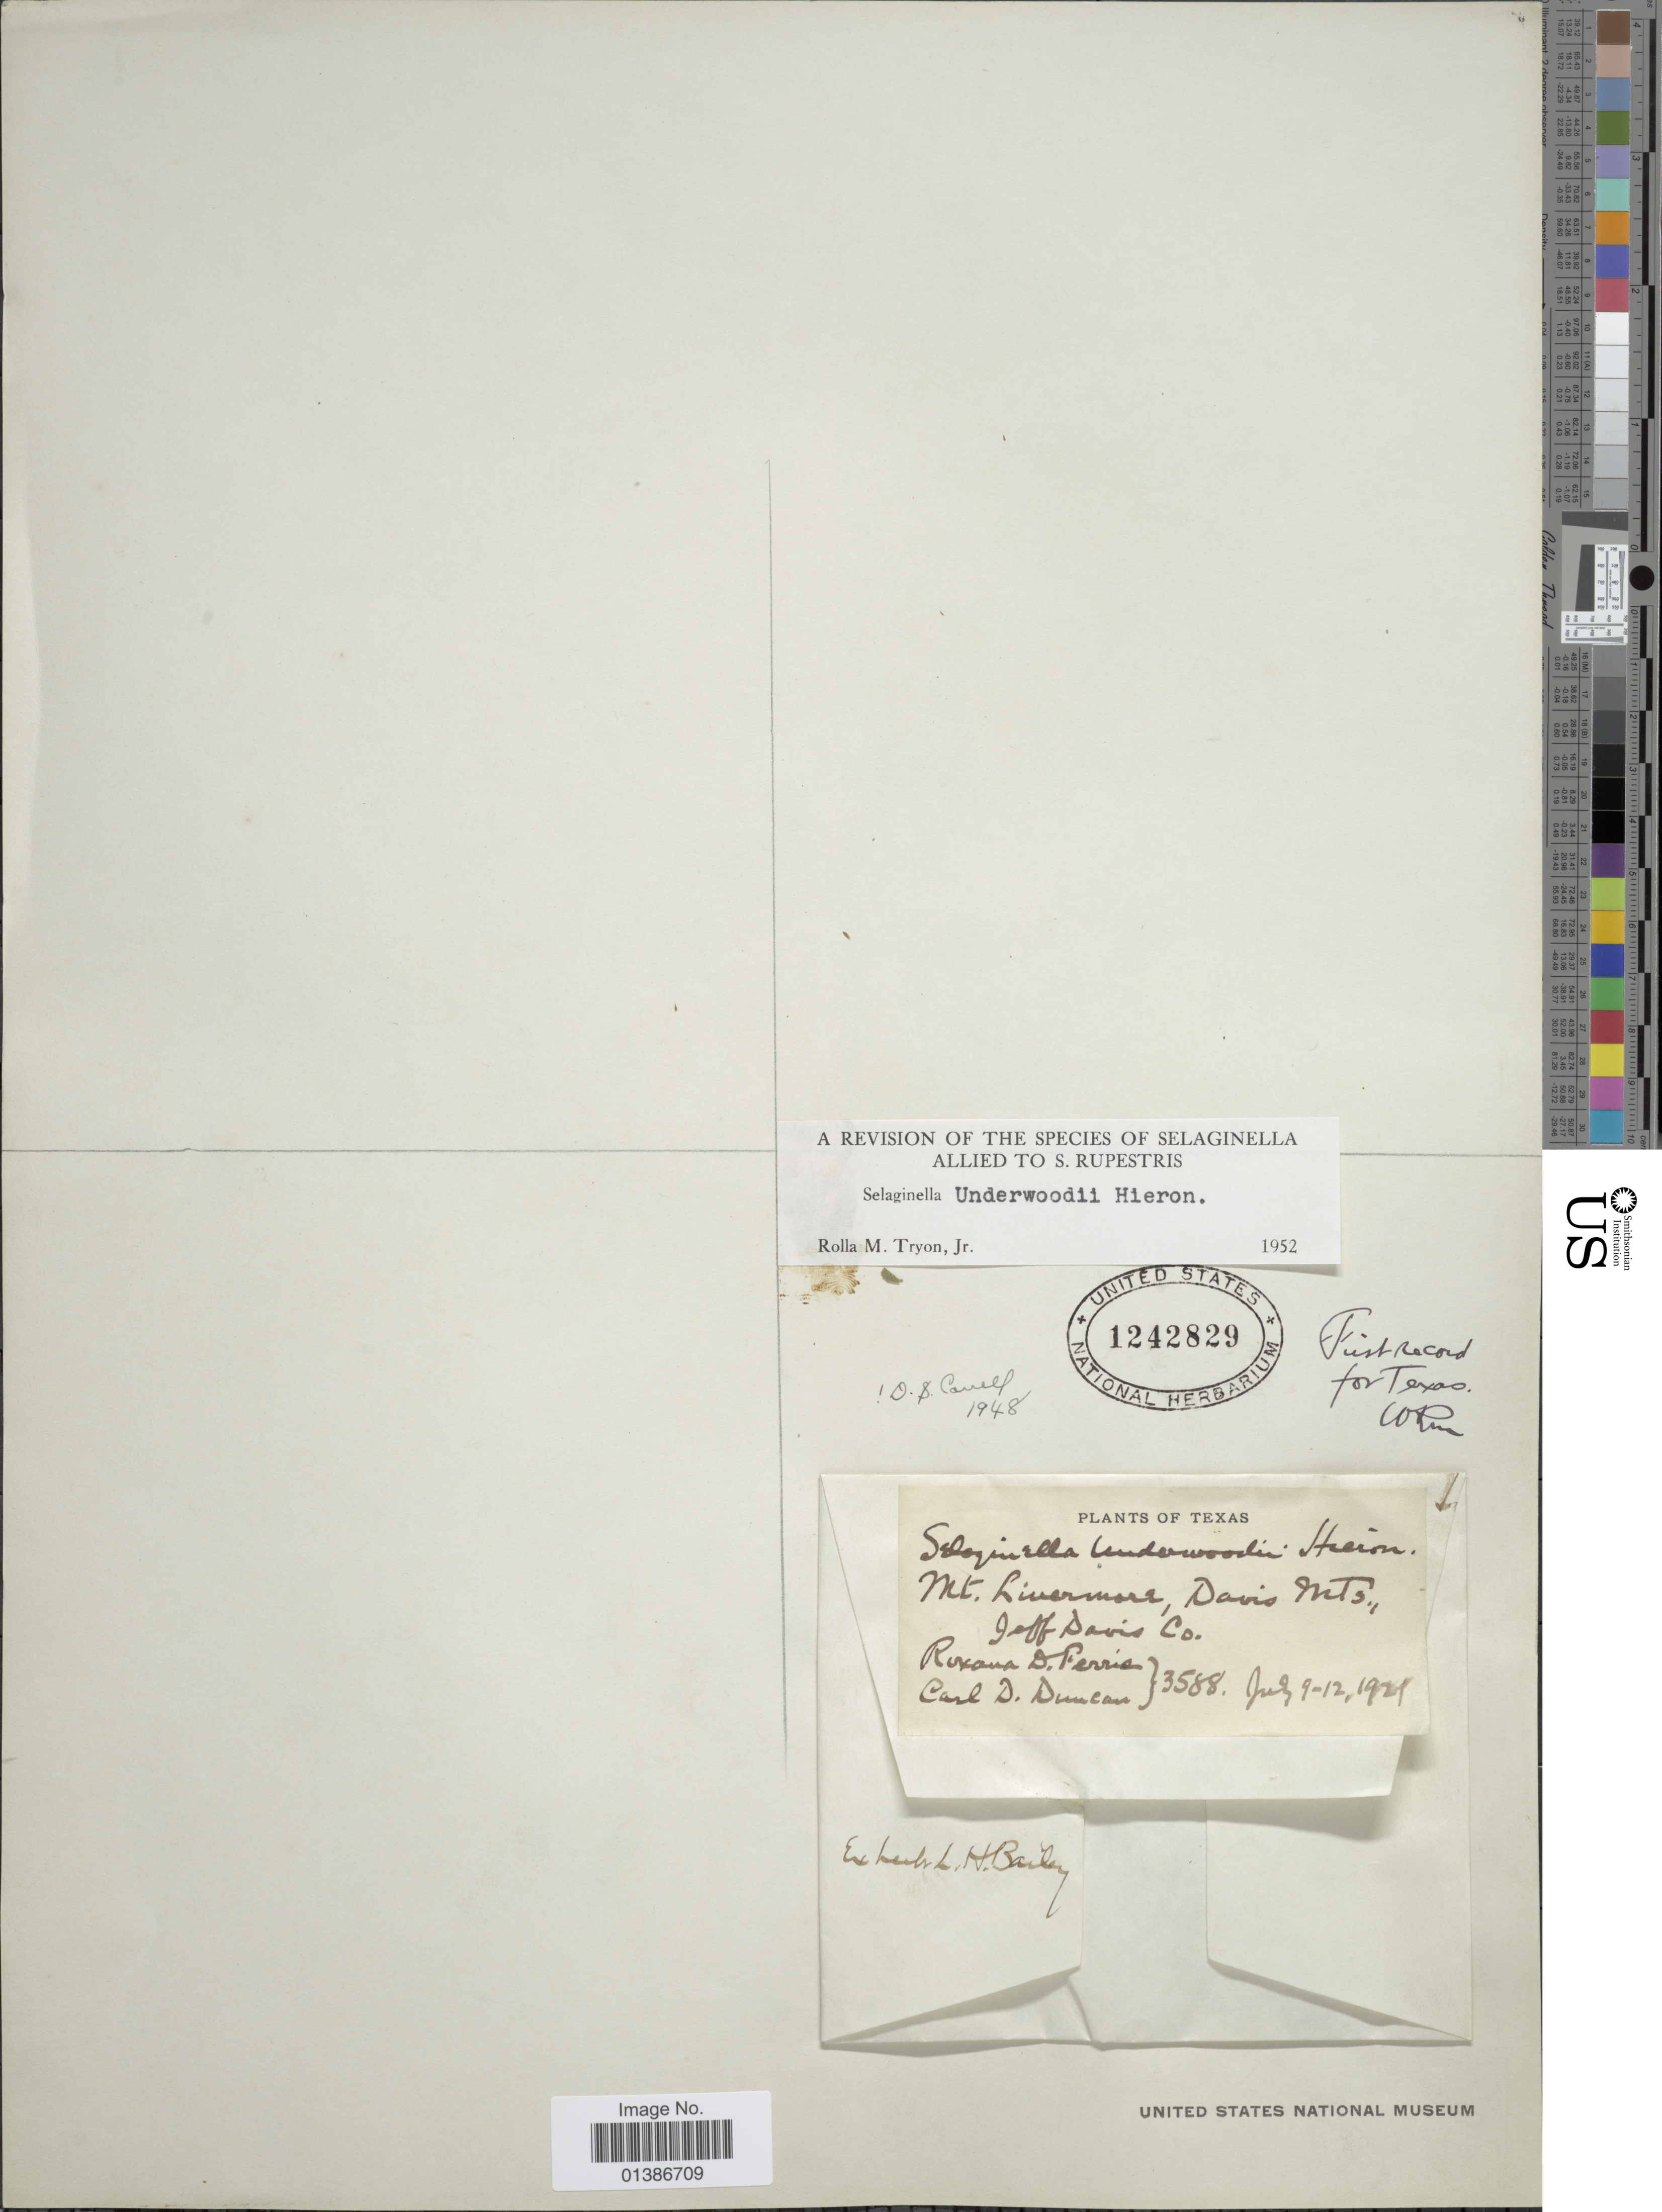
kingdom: Plantae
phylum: Tracheophyta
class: Lycopodiopsida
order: Selaginellales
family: Selaginellaceae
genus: Selaginella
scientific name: Selaginella underwoodii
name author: Hieron.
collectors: R. S. Ferris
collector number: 3588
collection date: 1927-07-09/1927-07-12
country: United States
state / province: Texas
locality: Mt. Livermore, Davis Mts., Jeff Davis Co.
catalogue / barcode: US 1242829